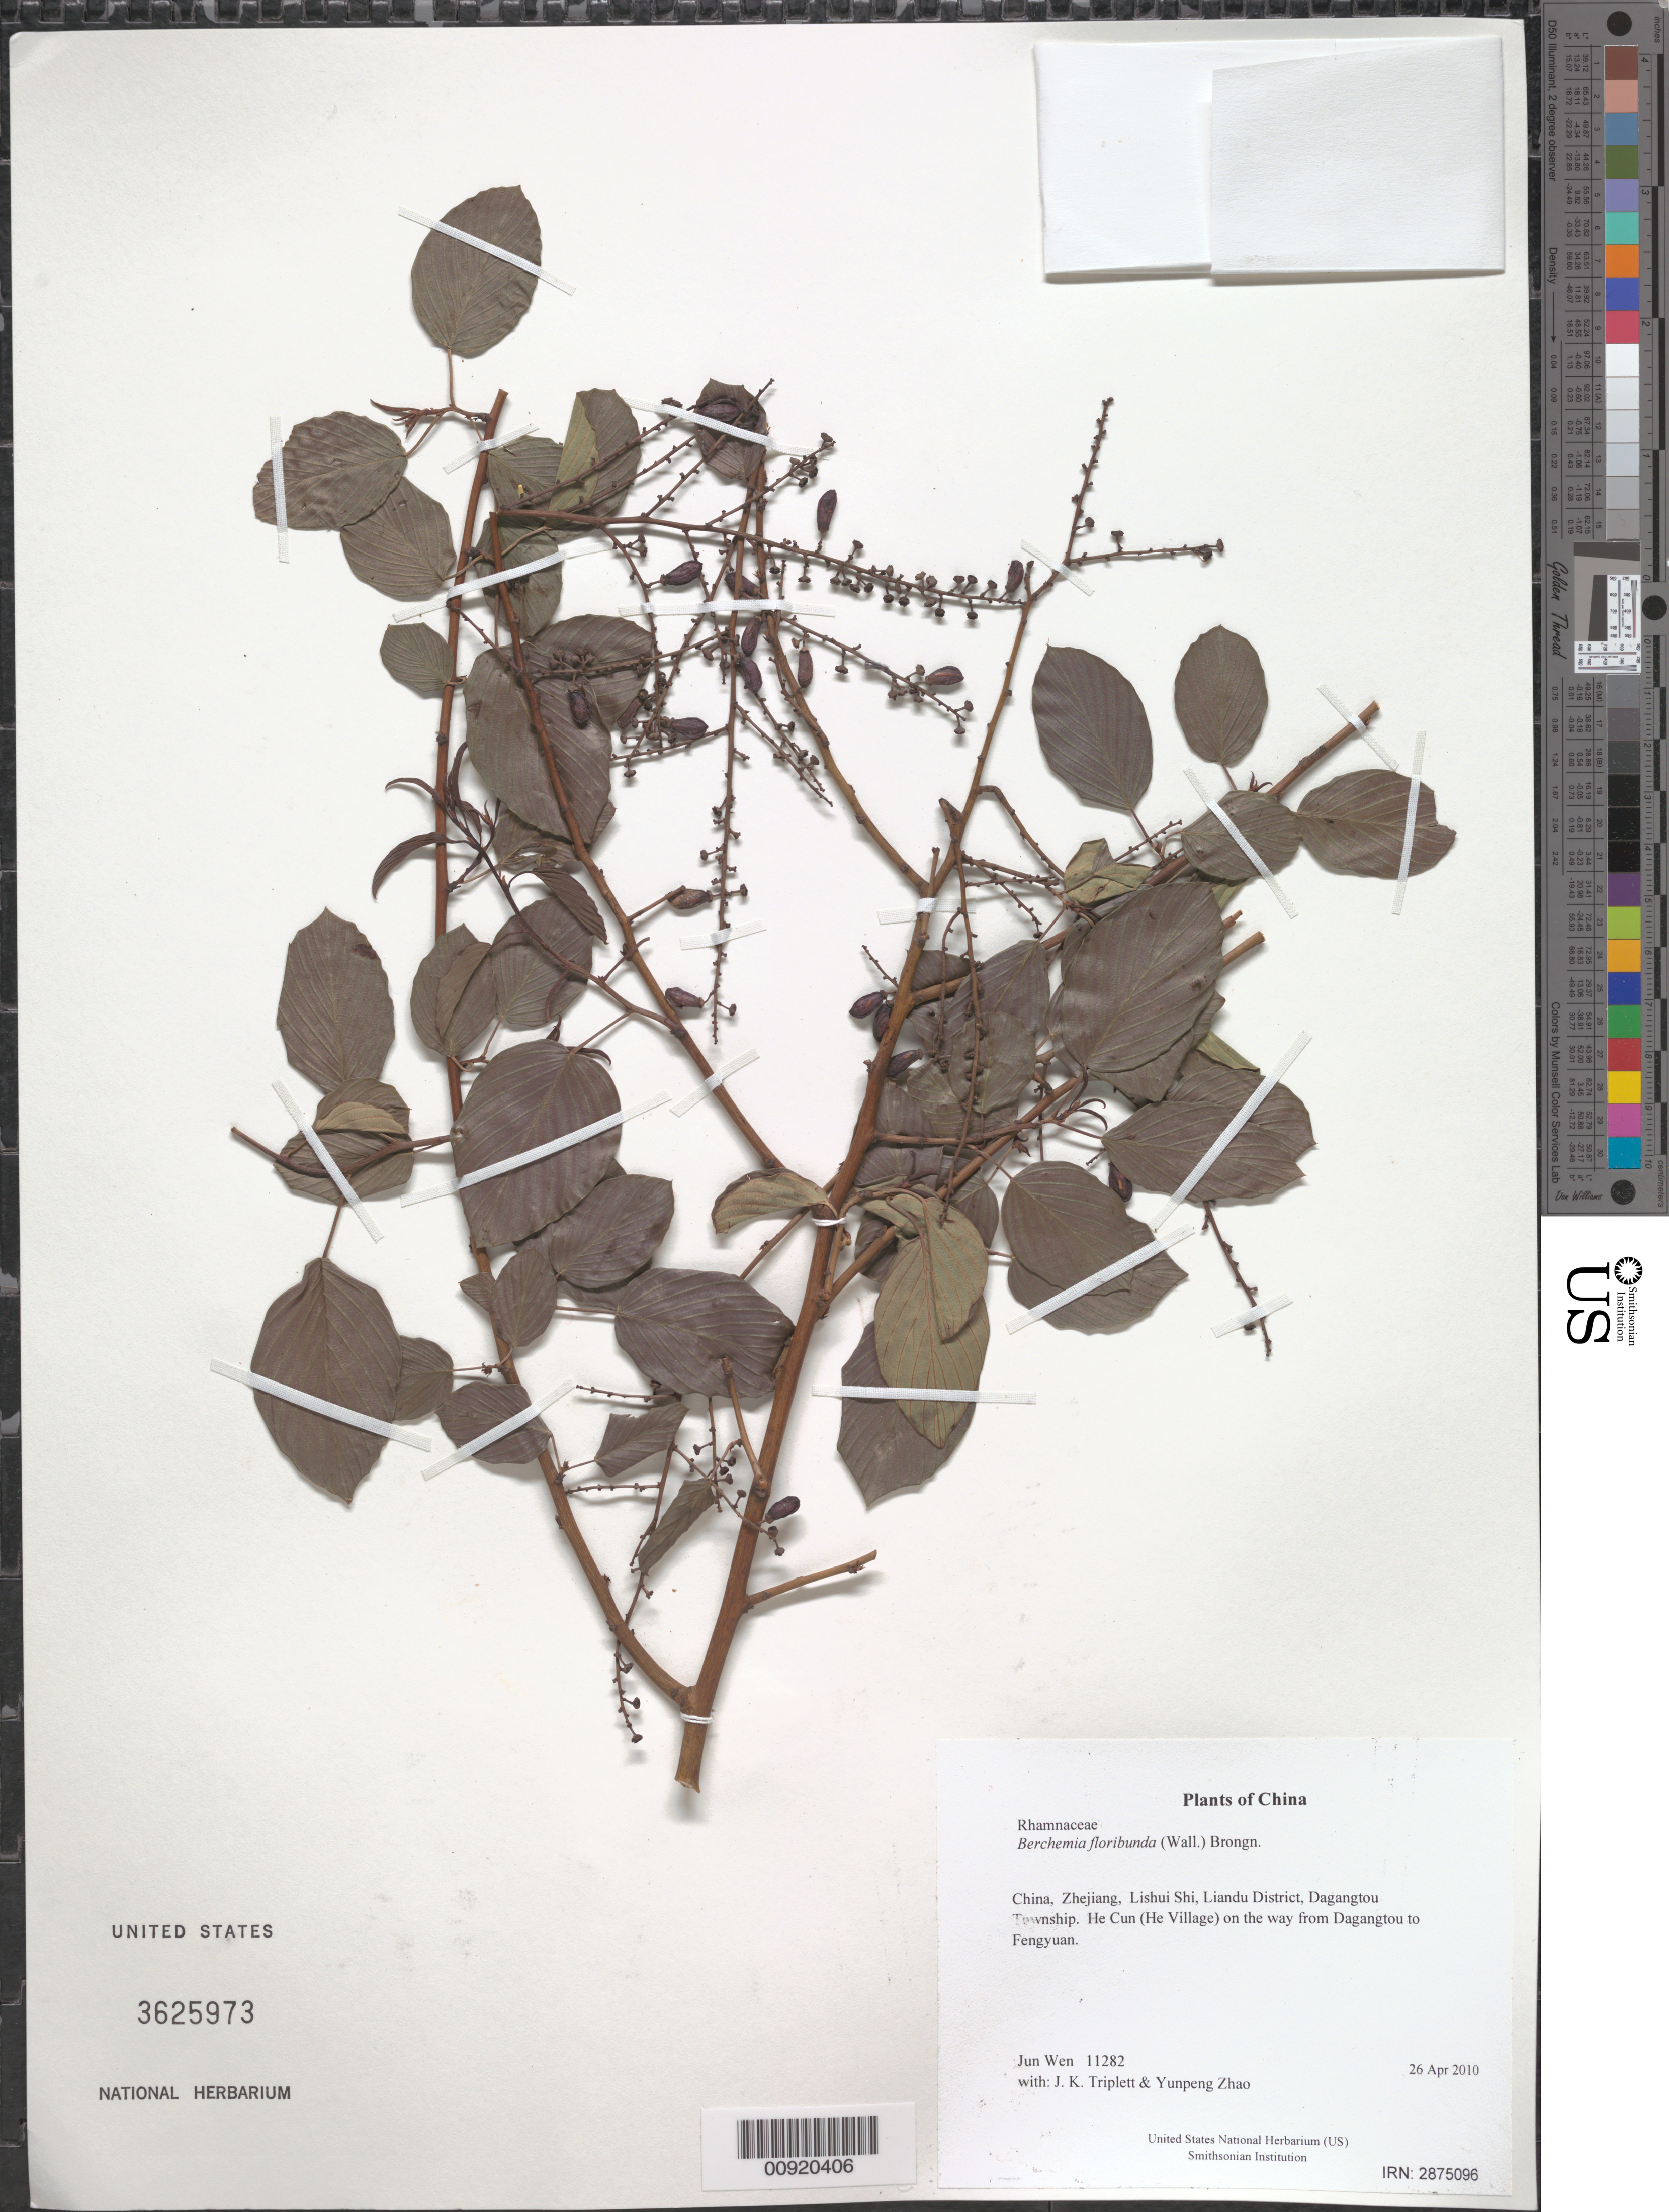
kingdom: Plantae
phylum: Tracheophyta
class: Magnoliopsida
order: Rosales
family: Rhamnaceae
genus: Berchemia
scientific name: Berchemia floribunda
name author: (Wall.) Brongn.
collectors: J. Wen, J. K. Triplett & Yunpeng Zhao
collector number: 11282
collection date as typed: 26 Apr 2010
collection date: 2010-04-26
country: China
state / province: Zhejiang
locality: Lishui Shi, Liandu District, Dagangtou Township. He Cun (He Village) on the way from Dagangtou to Fengyuan.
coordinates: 28 17.134 N, 119 45.822 E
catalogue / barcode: US 3625973